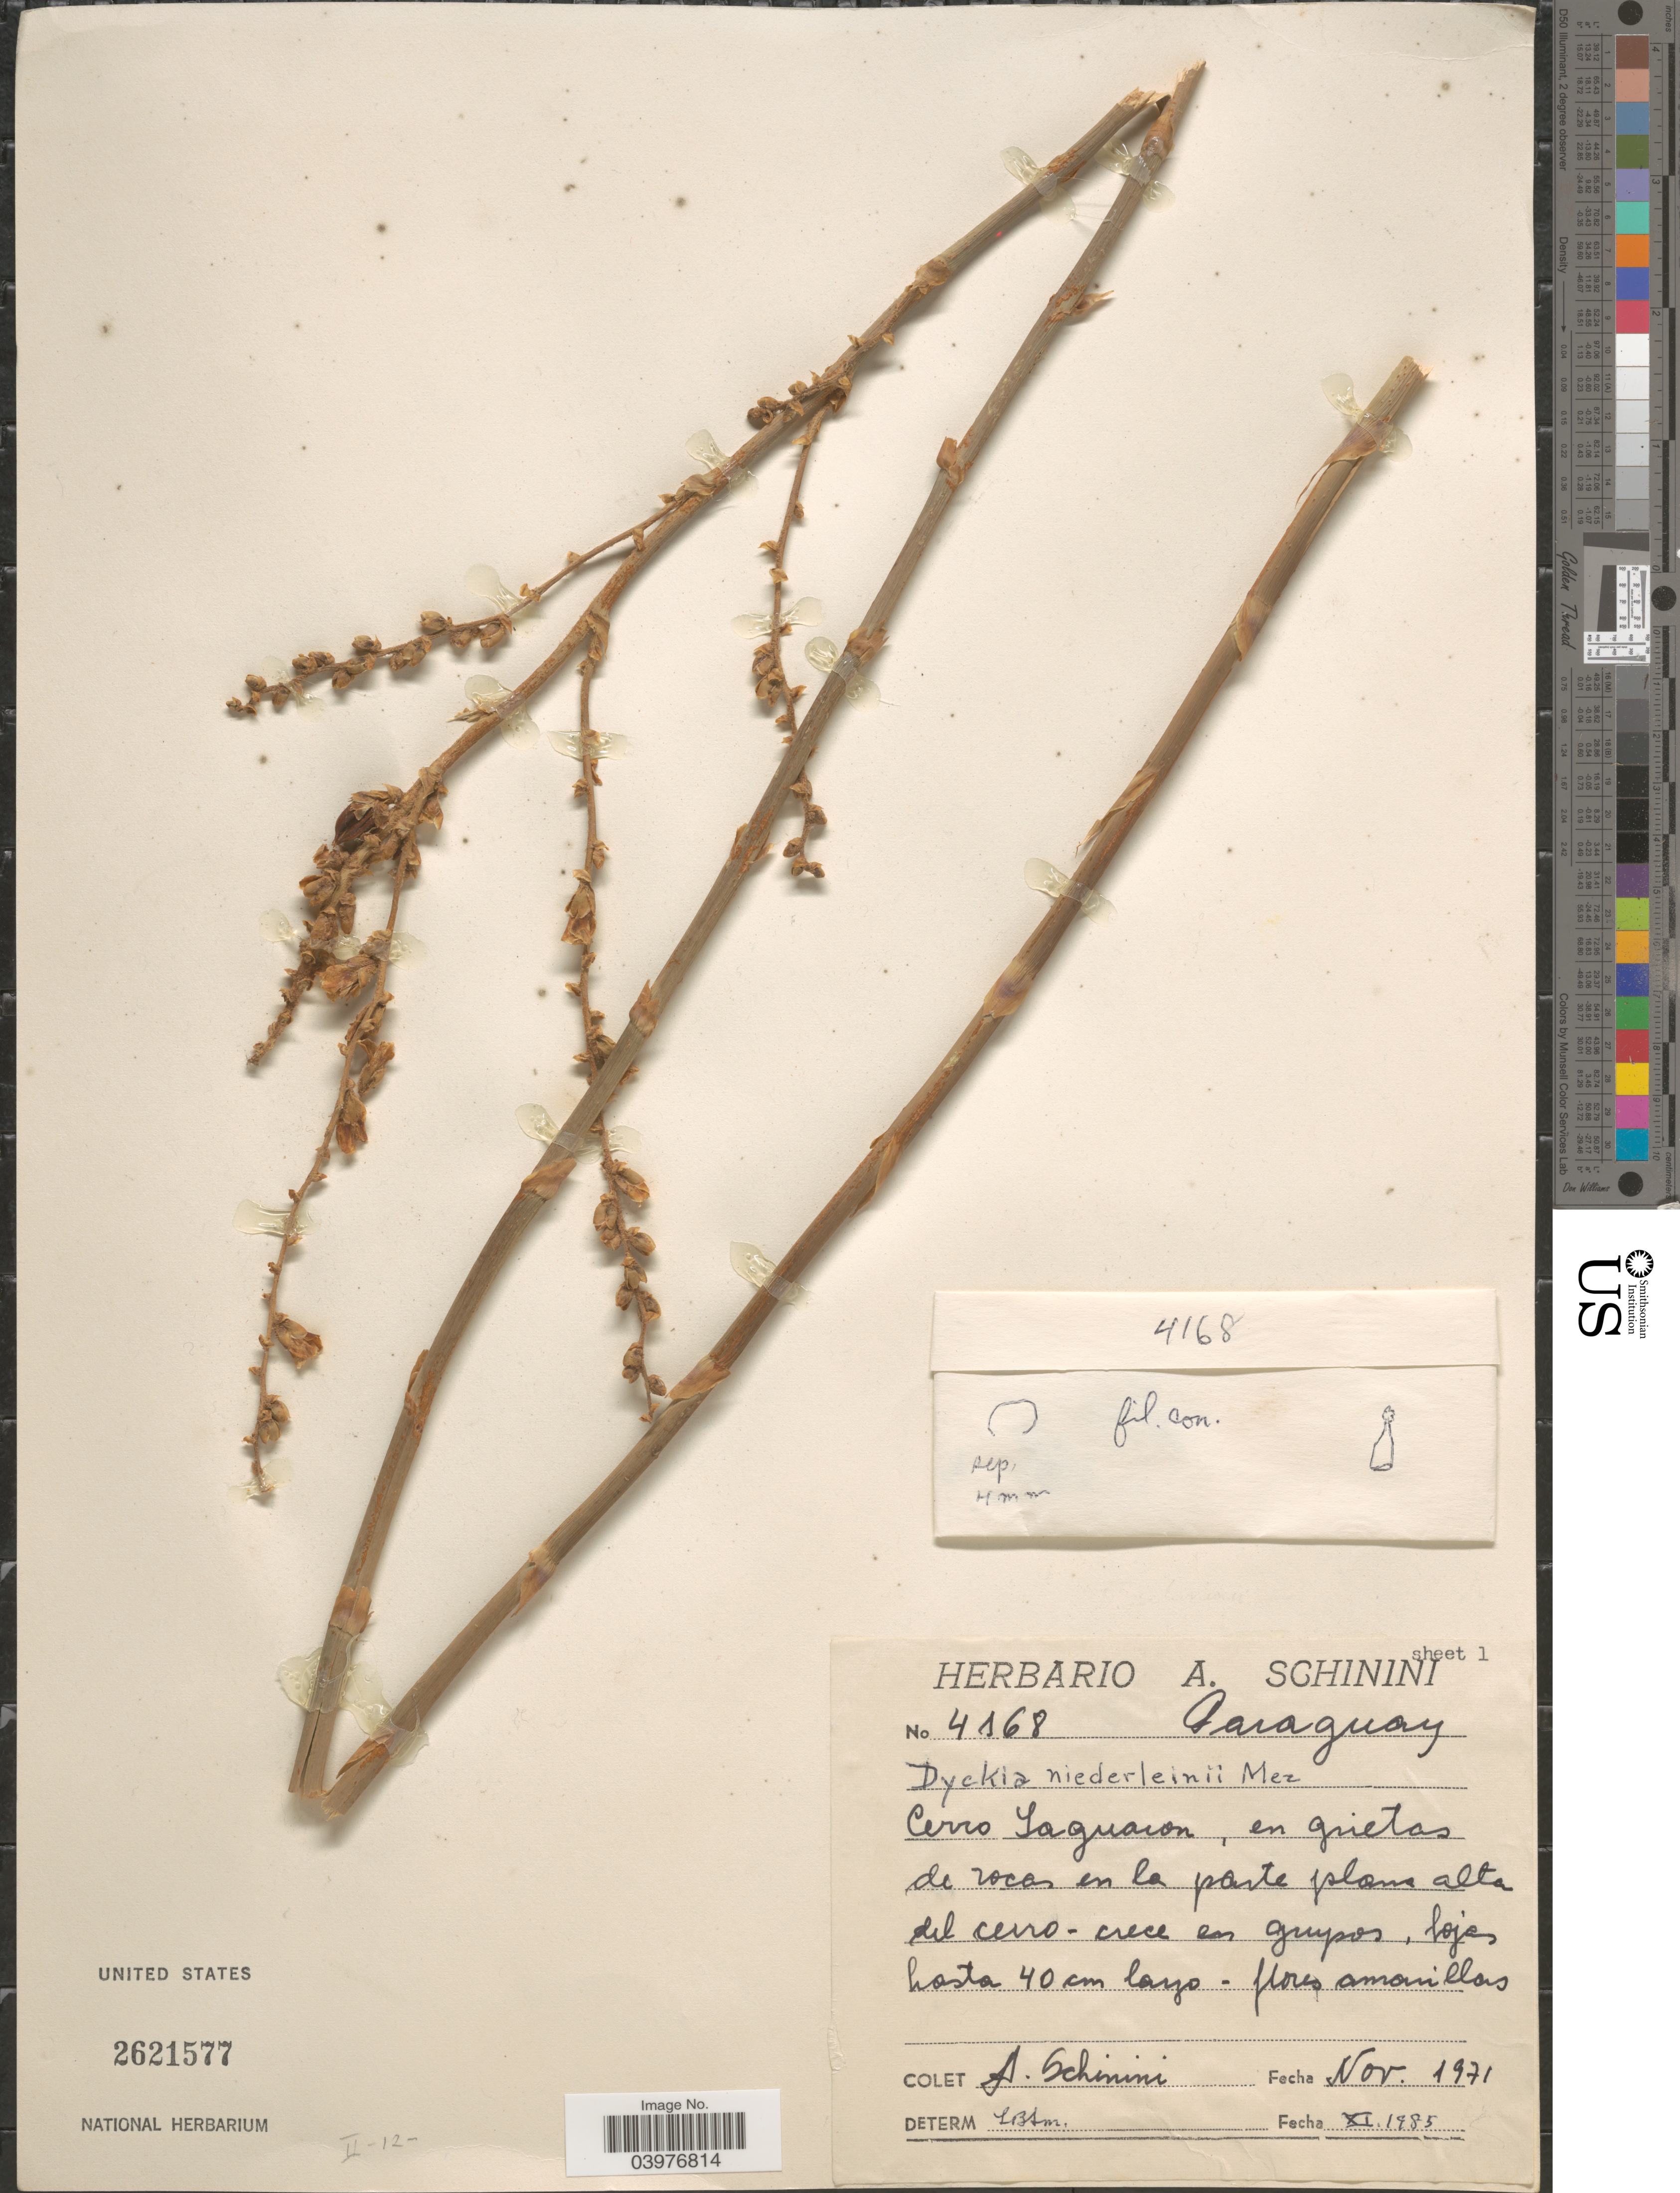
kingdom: Plantae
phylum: Tracheophyta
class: Liliopsida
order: Poales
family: Bromeliaceae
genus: Dyckia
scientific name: Dyckia niederleinii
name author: Mez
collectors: A. Schinini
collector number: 4168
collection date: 1971-11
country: Paraguay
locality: Cerro Saguaron.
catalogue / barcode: US 2621577